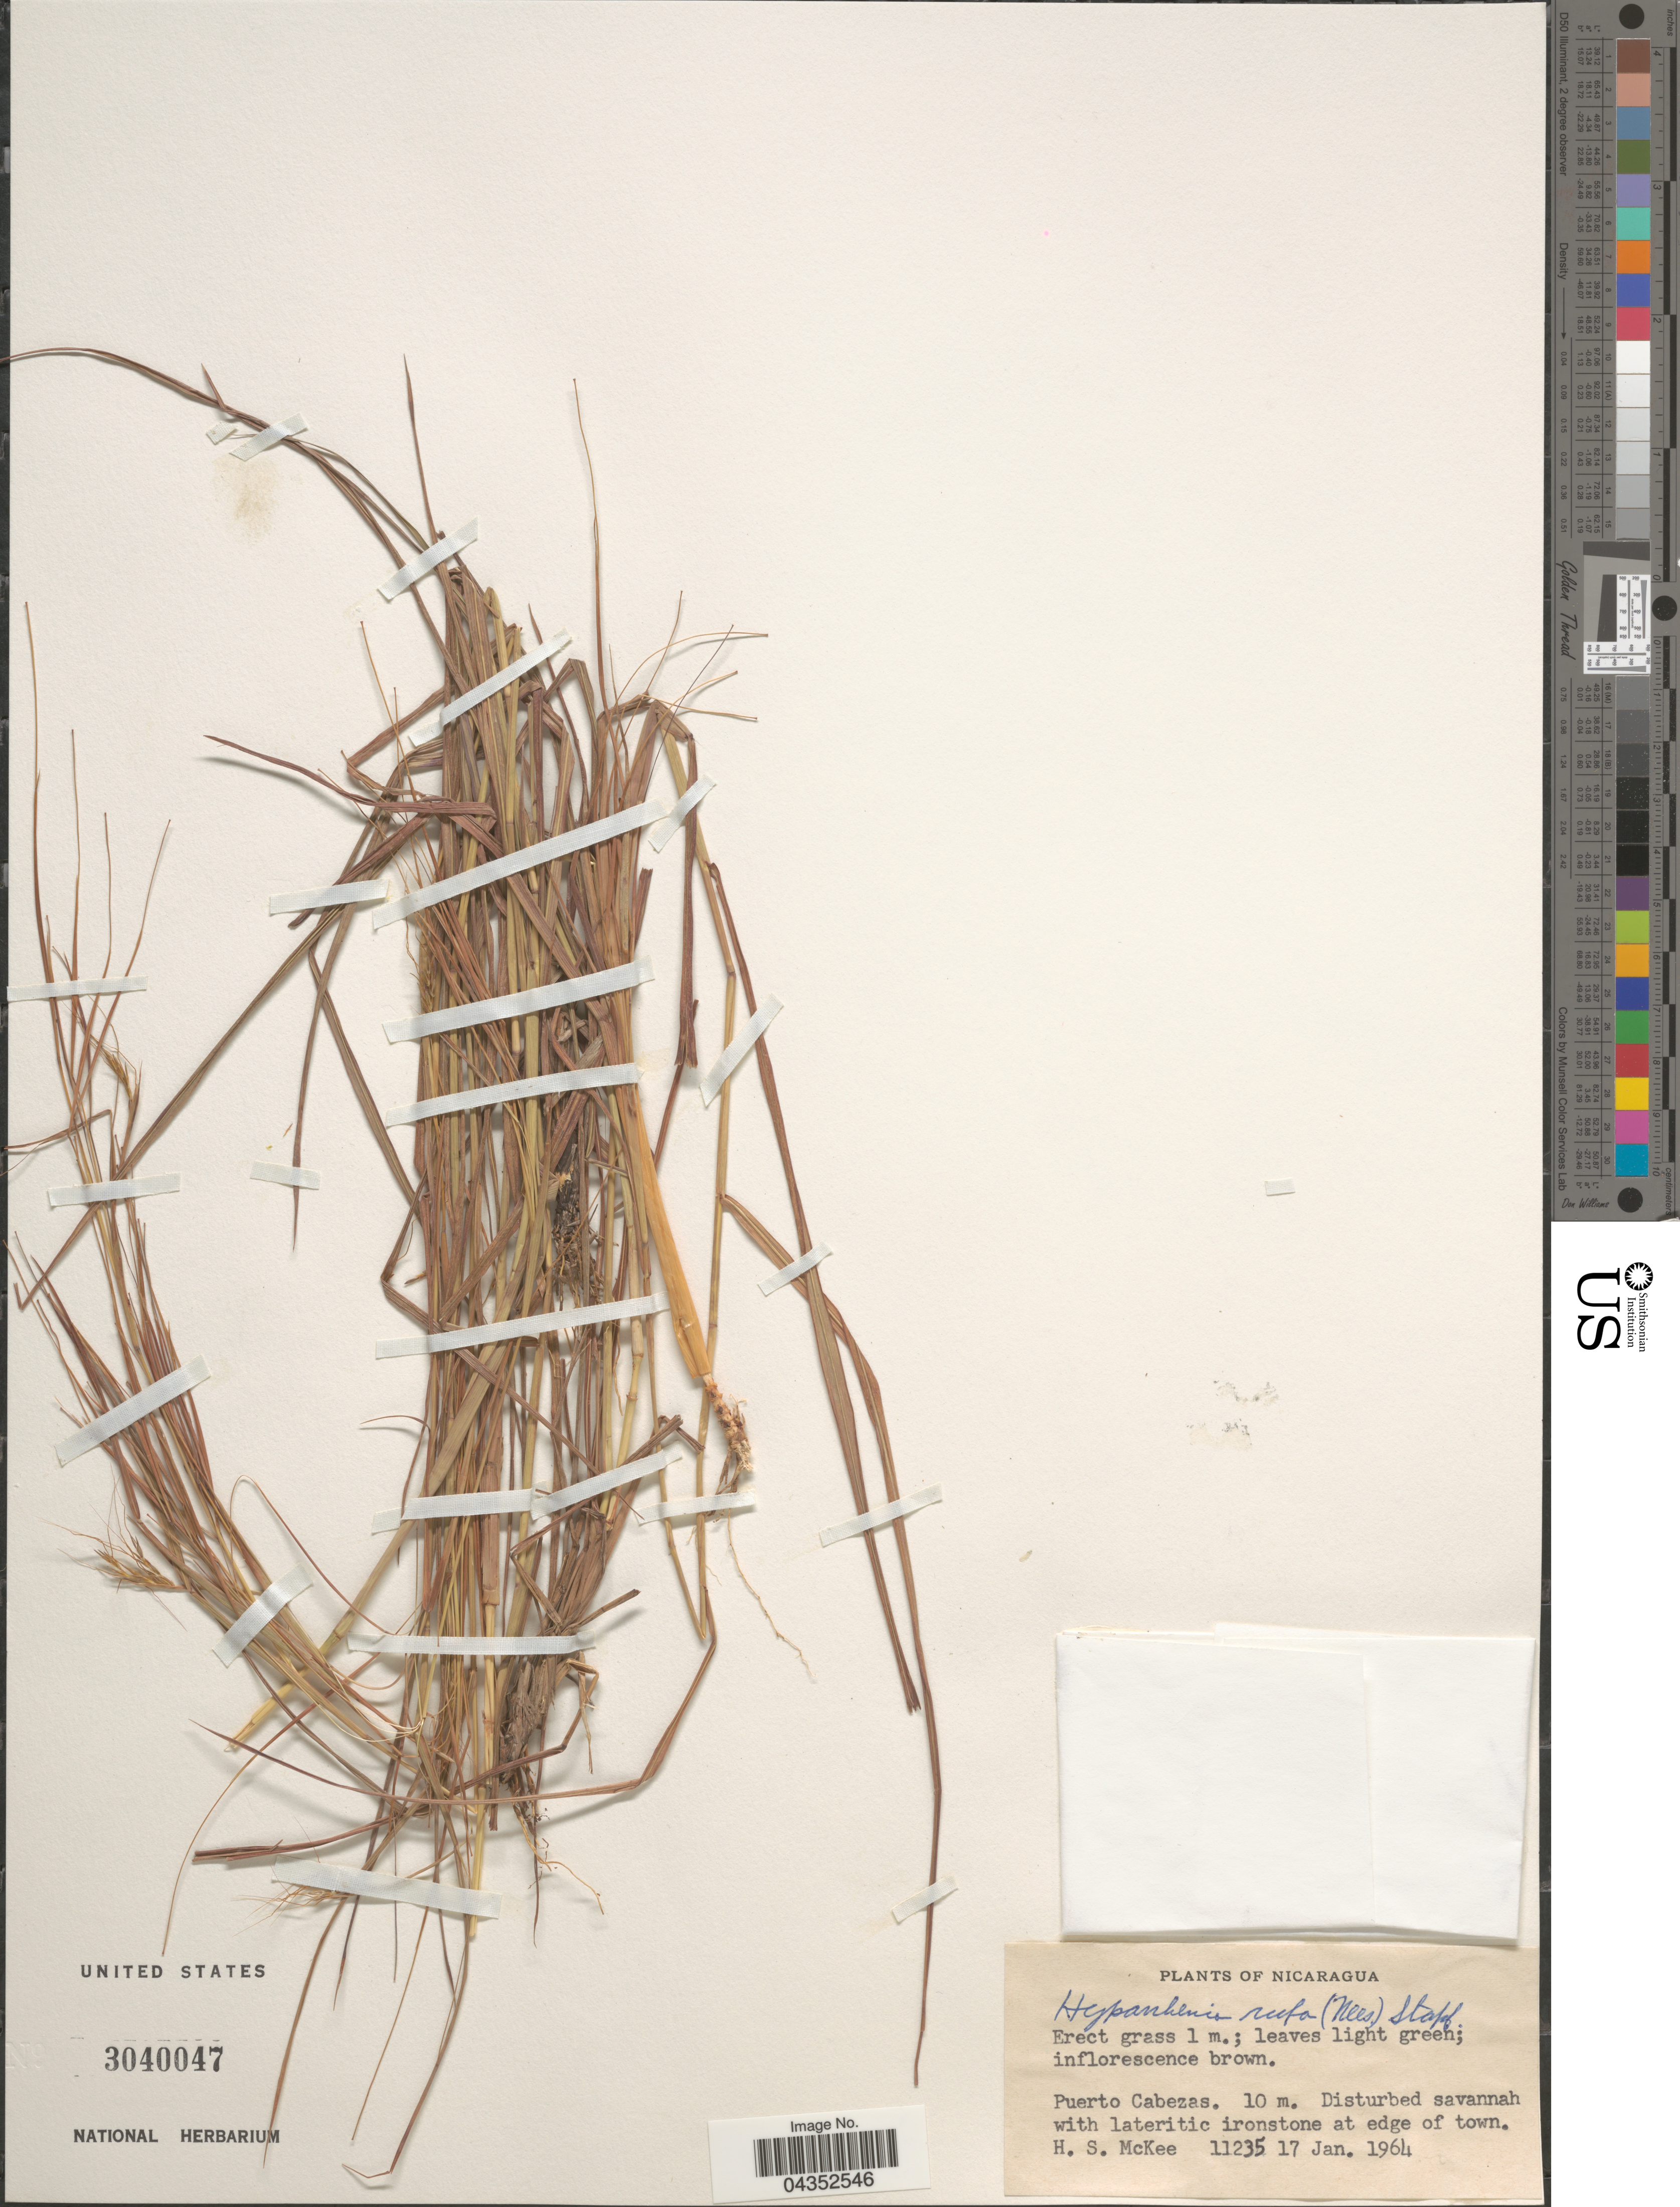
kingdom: Plantae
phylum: Tracheophyta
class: Liliopsida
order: Poales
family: Poaceae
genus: Hyparrhenia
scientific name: Hyparrhenia rufa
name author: (Nees) Stapf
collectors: H. S. McKee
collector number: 11235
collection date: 1964-01-17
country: Nicaragua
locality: Puerto Cabezas. Disturbed savannah with lateritic ironstone at edge of town.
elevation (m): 10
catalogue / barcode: US 3040047